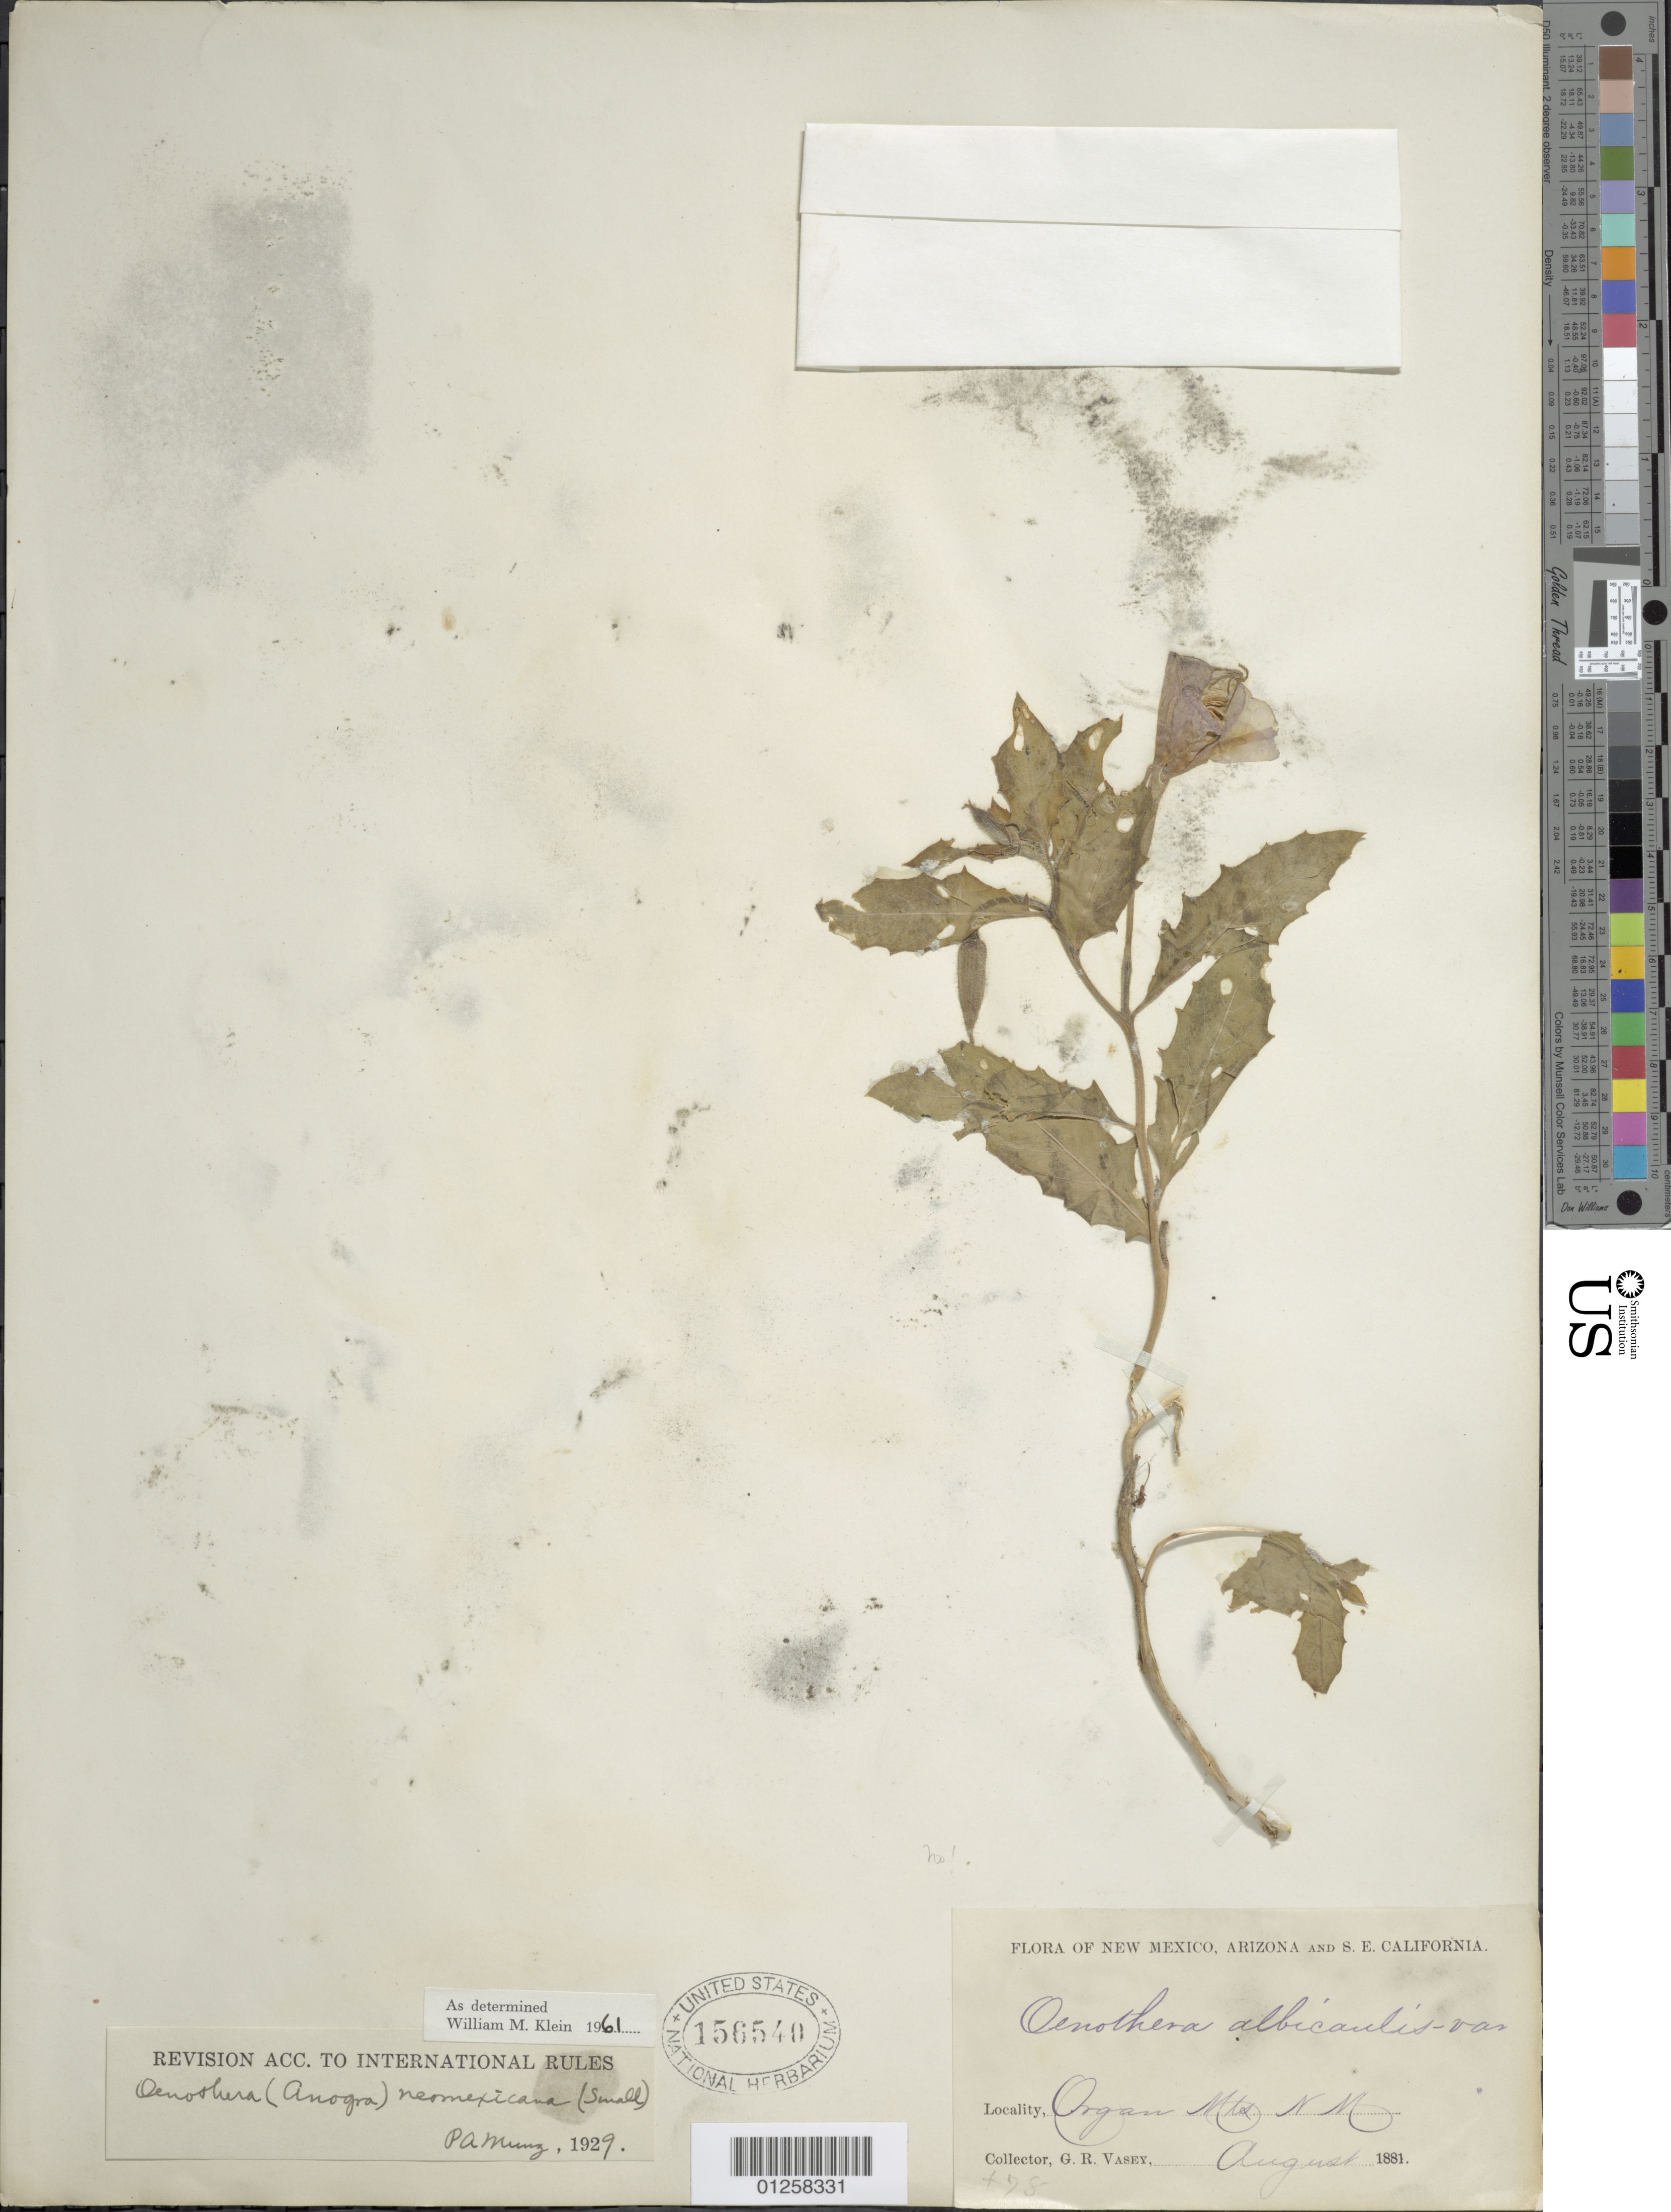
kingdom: Plantae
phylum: Tracheophyta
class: Magnoliopsida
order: Myrtales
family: Onagraceae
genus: Oenothera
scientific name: Oenothera neomexicana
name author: (Small) Munz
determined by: Klein, W. M.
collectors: G. R. Vasey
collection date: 1881-08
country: United States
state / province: New Mexico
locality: Organ Mts.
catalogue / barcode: US 156540